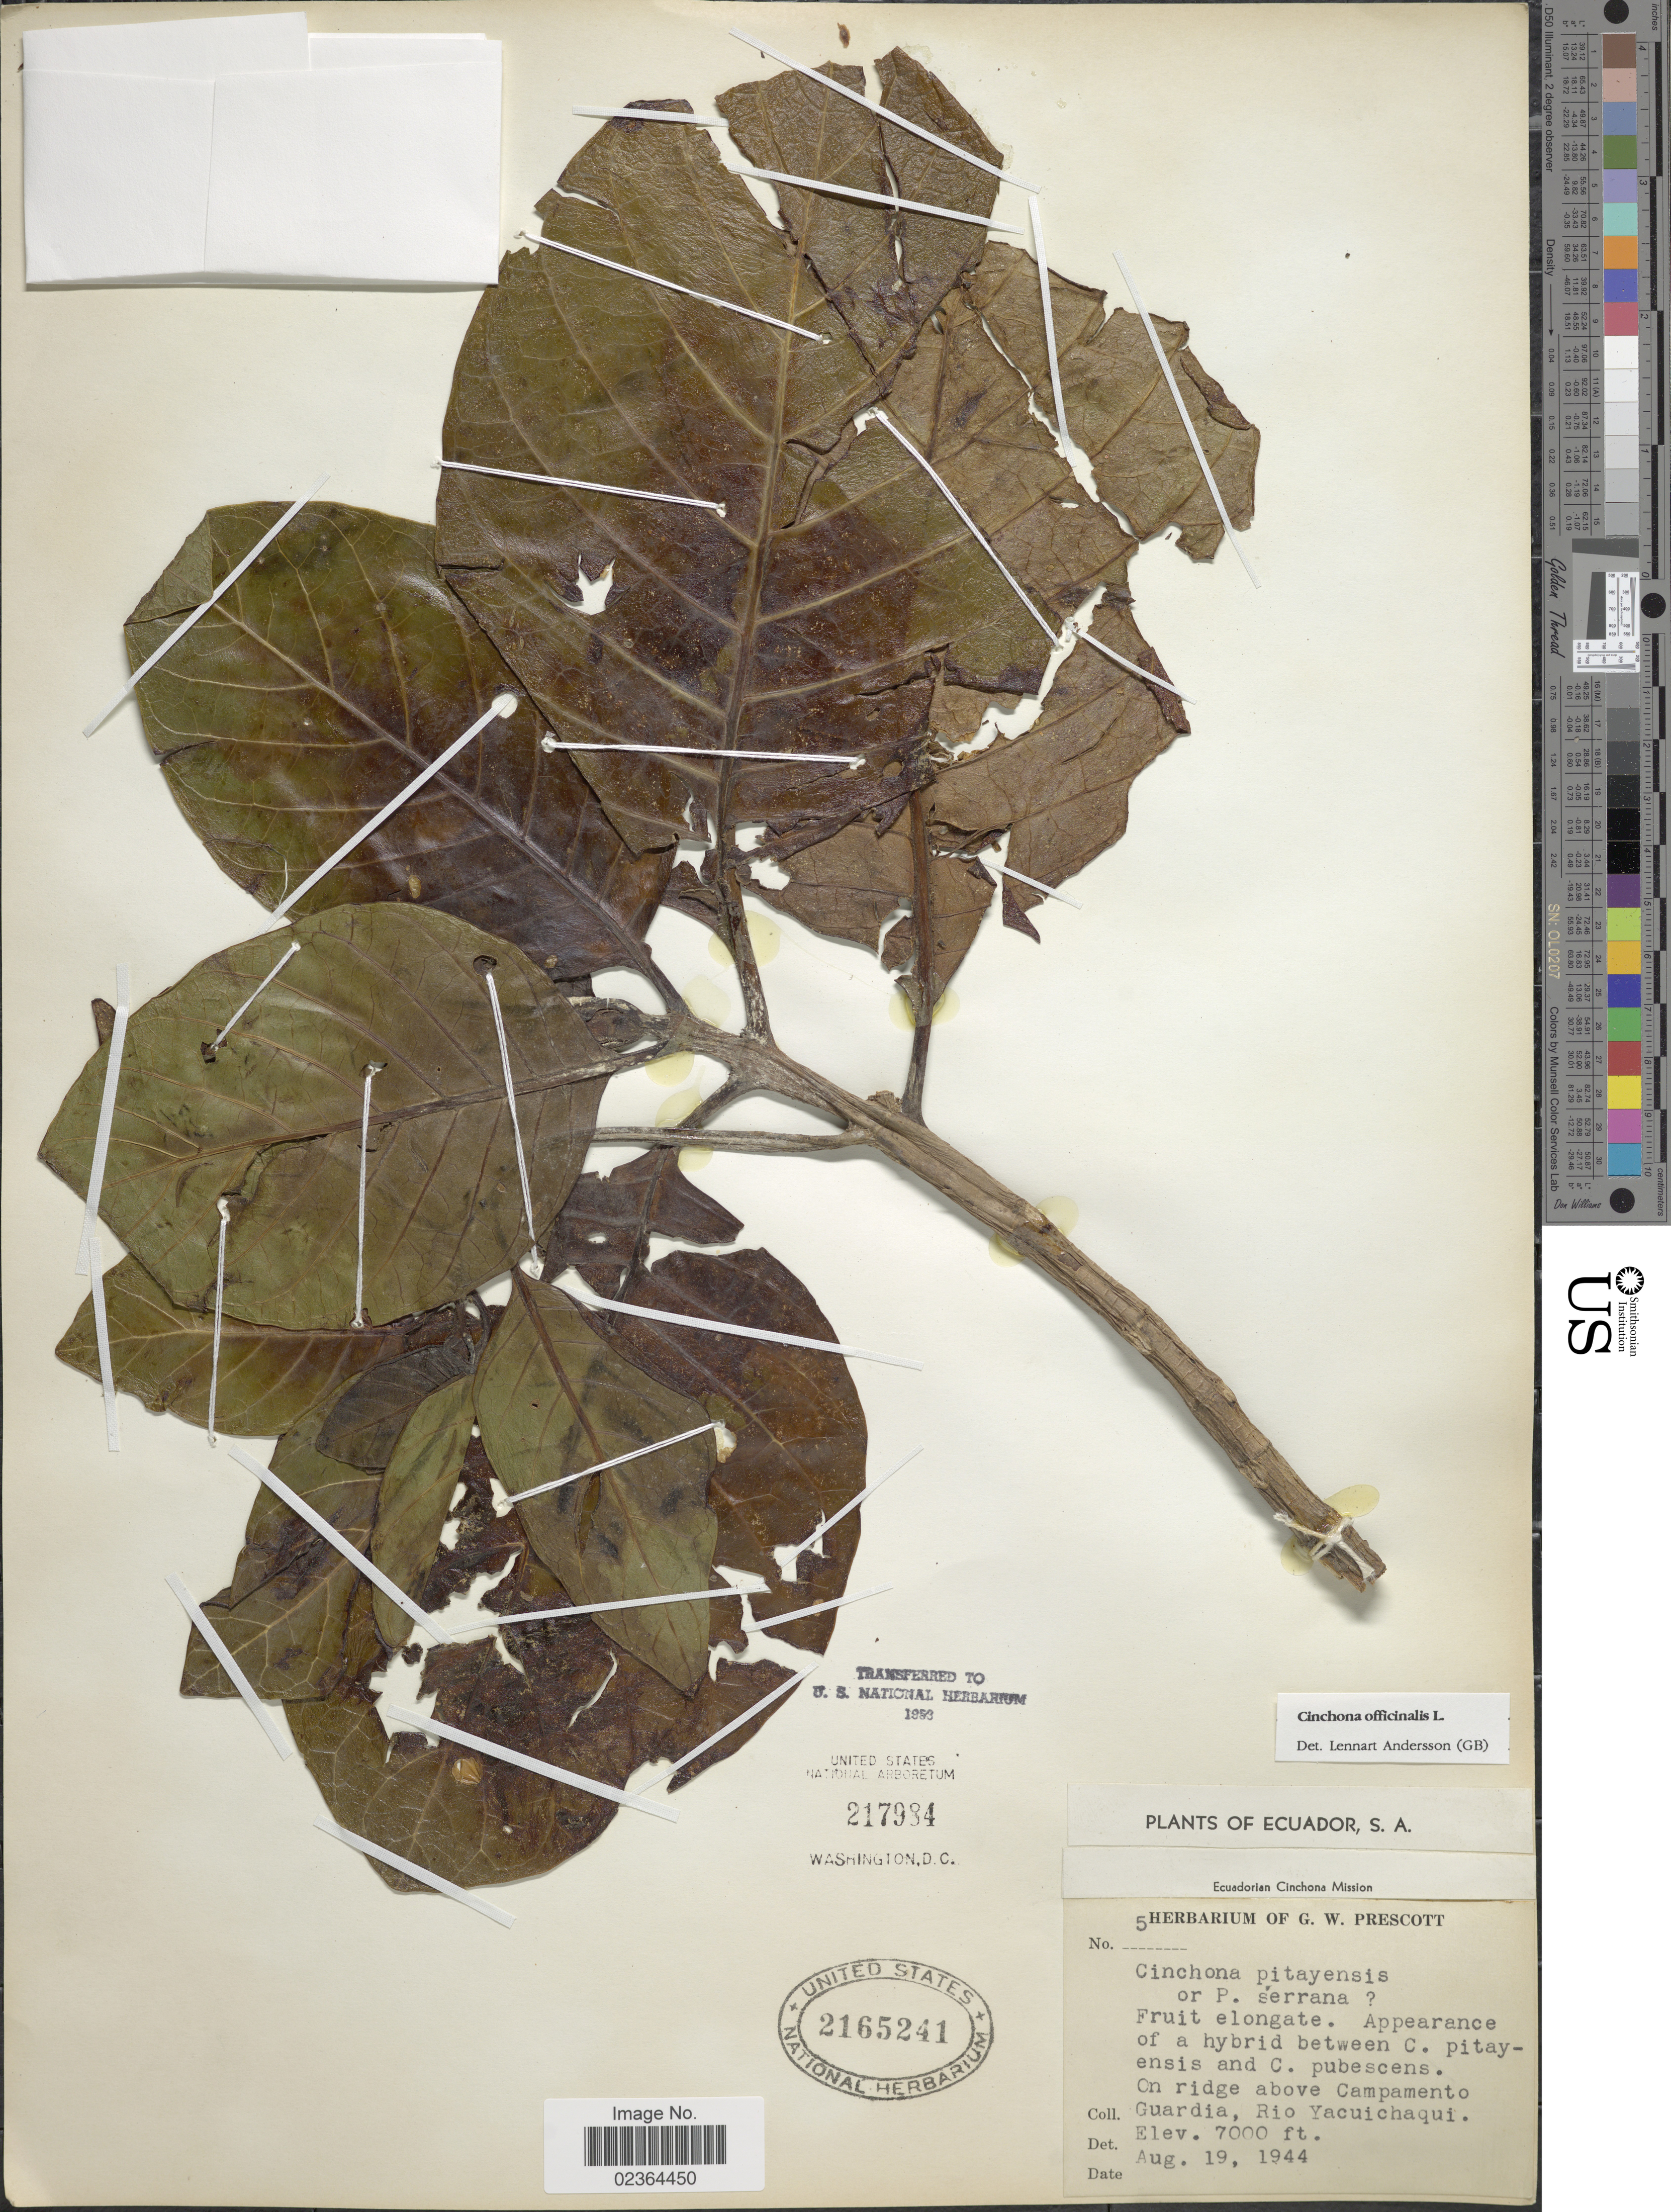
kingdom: Plantae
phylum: Tracheophyta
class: Magnoliopsida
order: Gentianales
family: Rubiaceae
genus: Cinchona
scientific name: Cinchona officinalis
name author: L.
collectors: ex herb. G. W. Prescott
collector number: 5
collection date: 1944-08-19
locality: On ridge above Campamento Guardia, Rio Yacuichaqui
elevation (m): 2134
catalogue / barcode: US 2165241